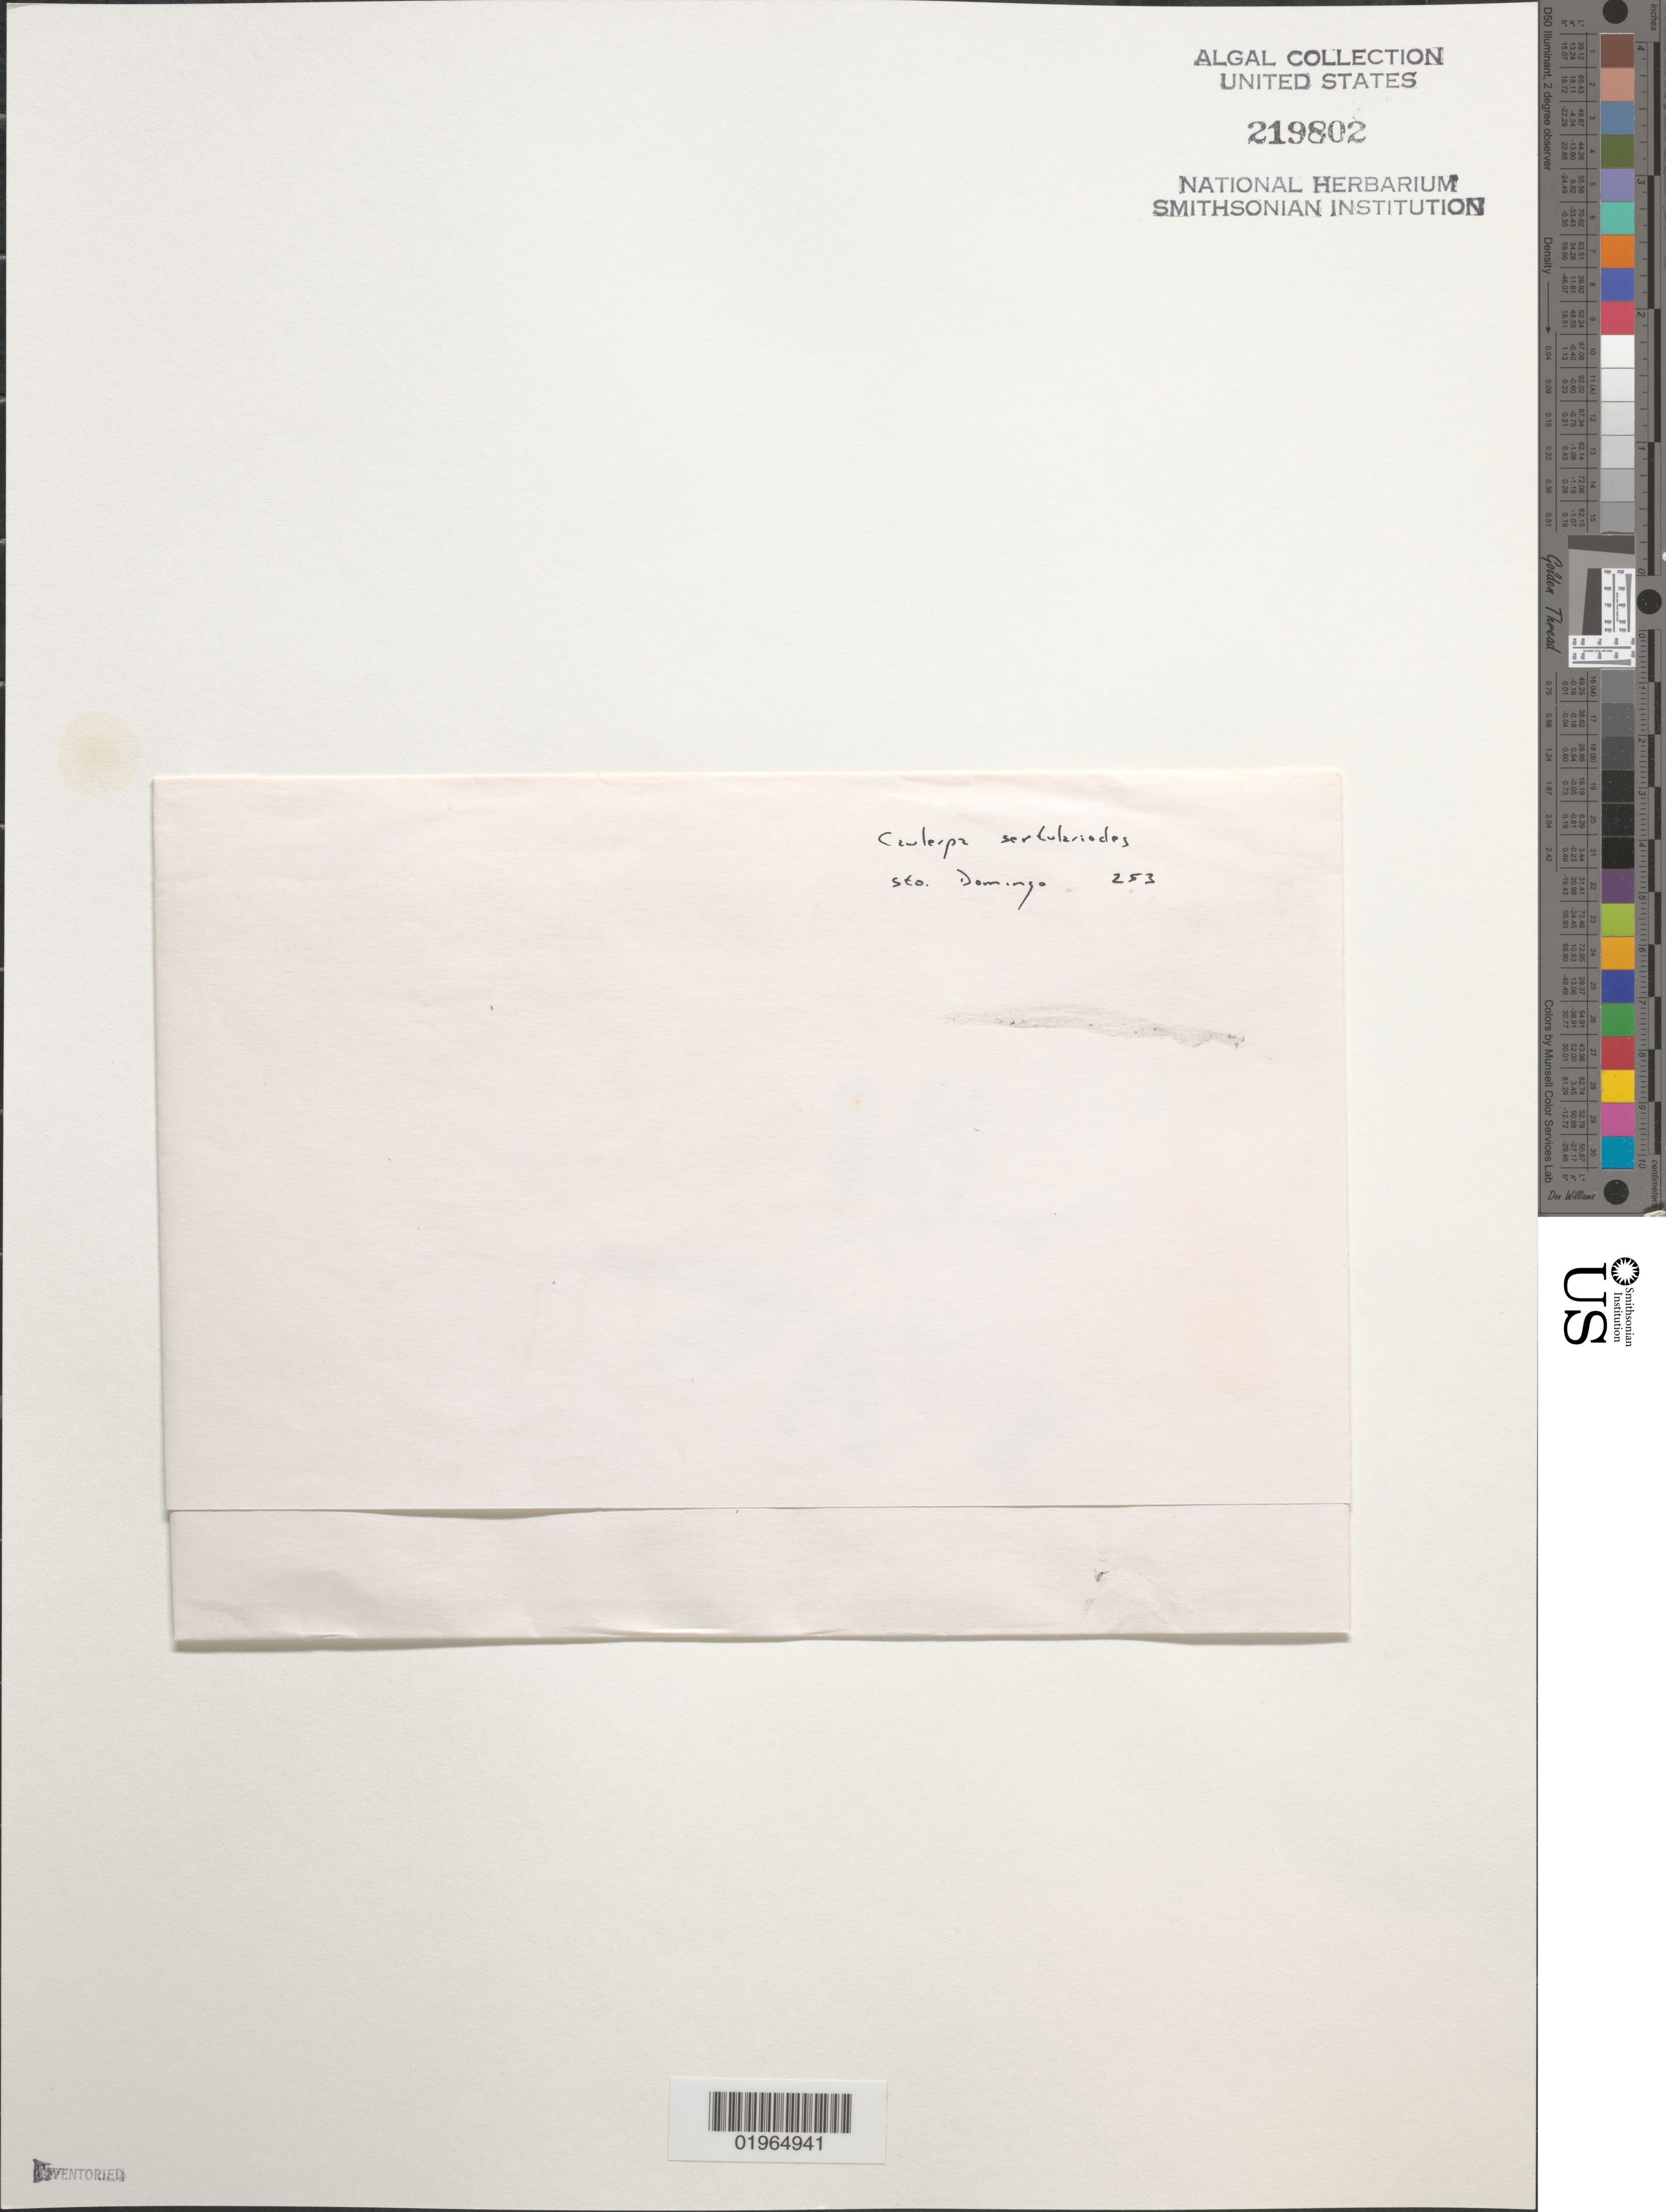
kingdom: Plantae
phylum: Chlorophyta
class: Ulvophyceae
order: Bryopsidales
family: Caulerpaceae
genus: Caulerpa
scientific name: Caulerpa sertularioides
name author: (S.G. Gmel.) M. Howe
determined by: Ballantine, D. L.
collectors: D.L. Ballantine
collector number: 253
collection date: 1979-05-18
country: Dominican Republic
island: Saona Island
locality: Santo Domingo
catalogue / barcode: US 219802